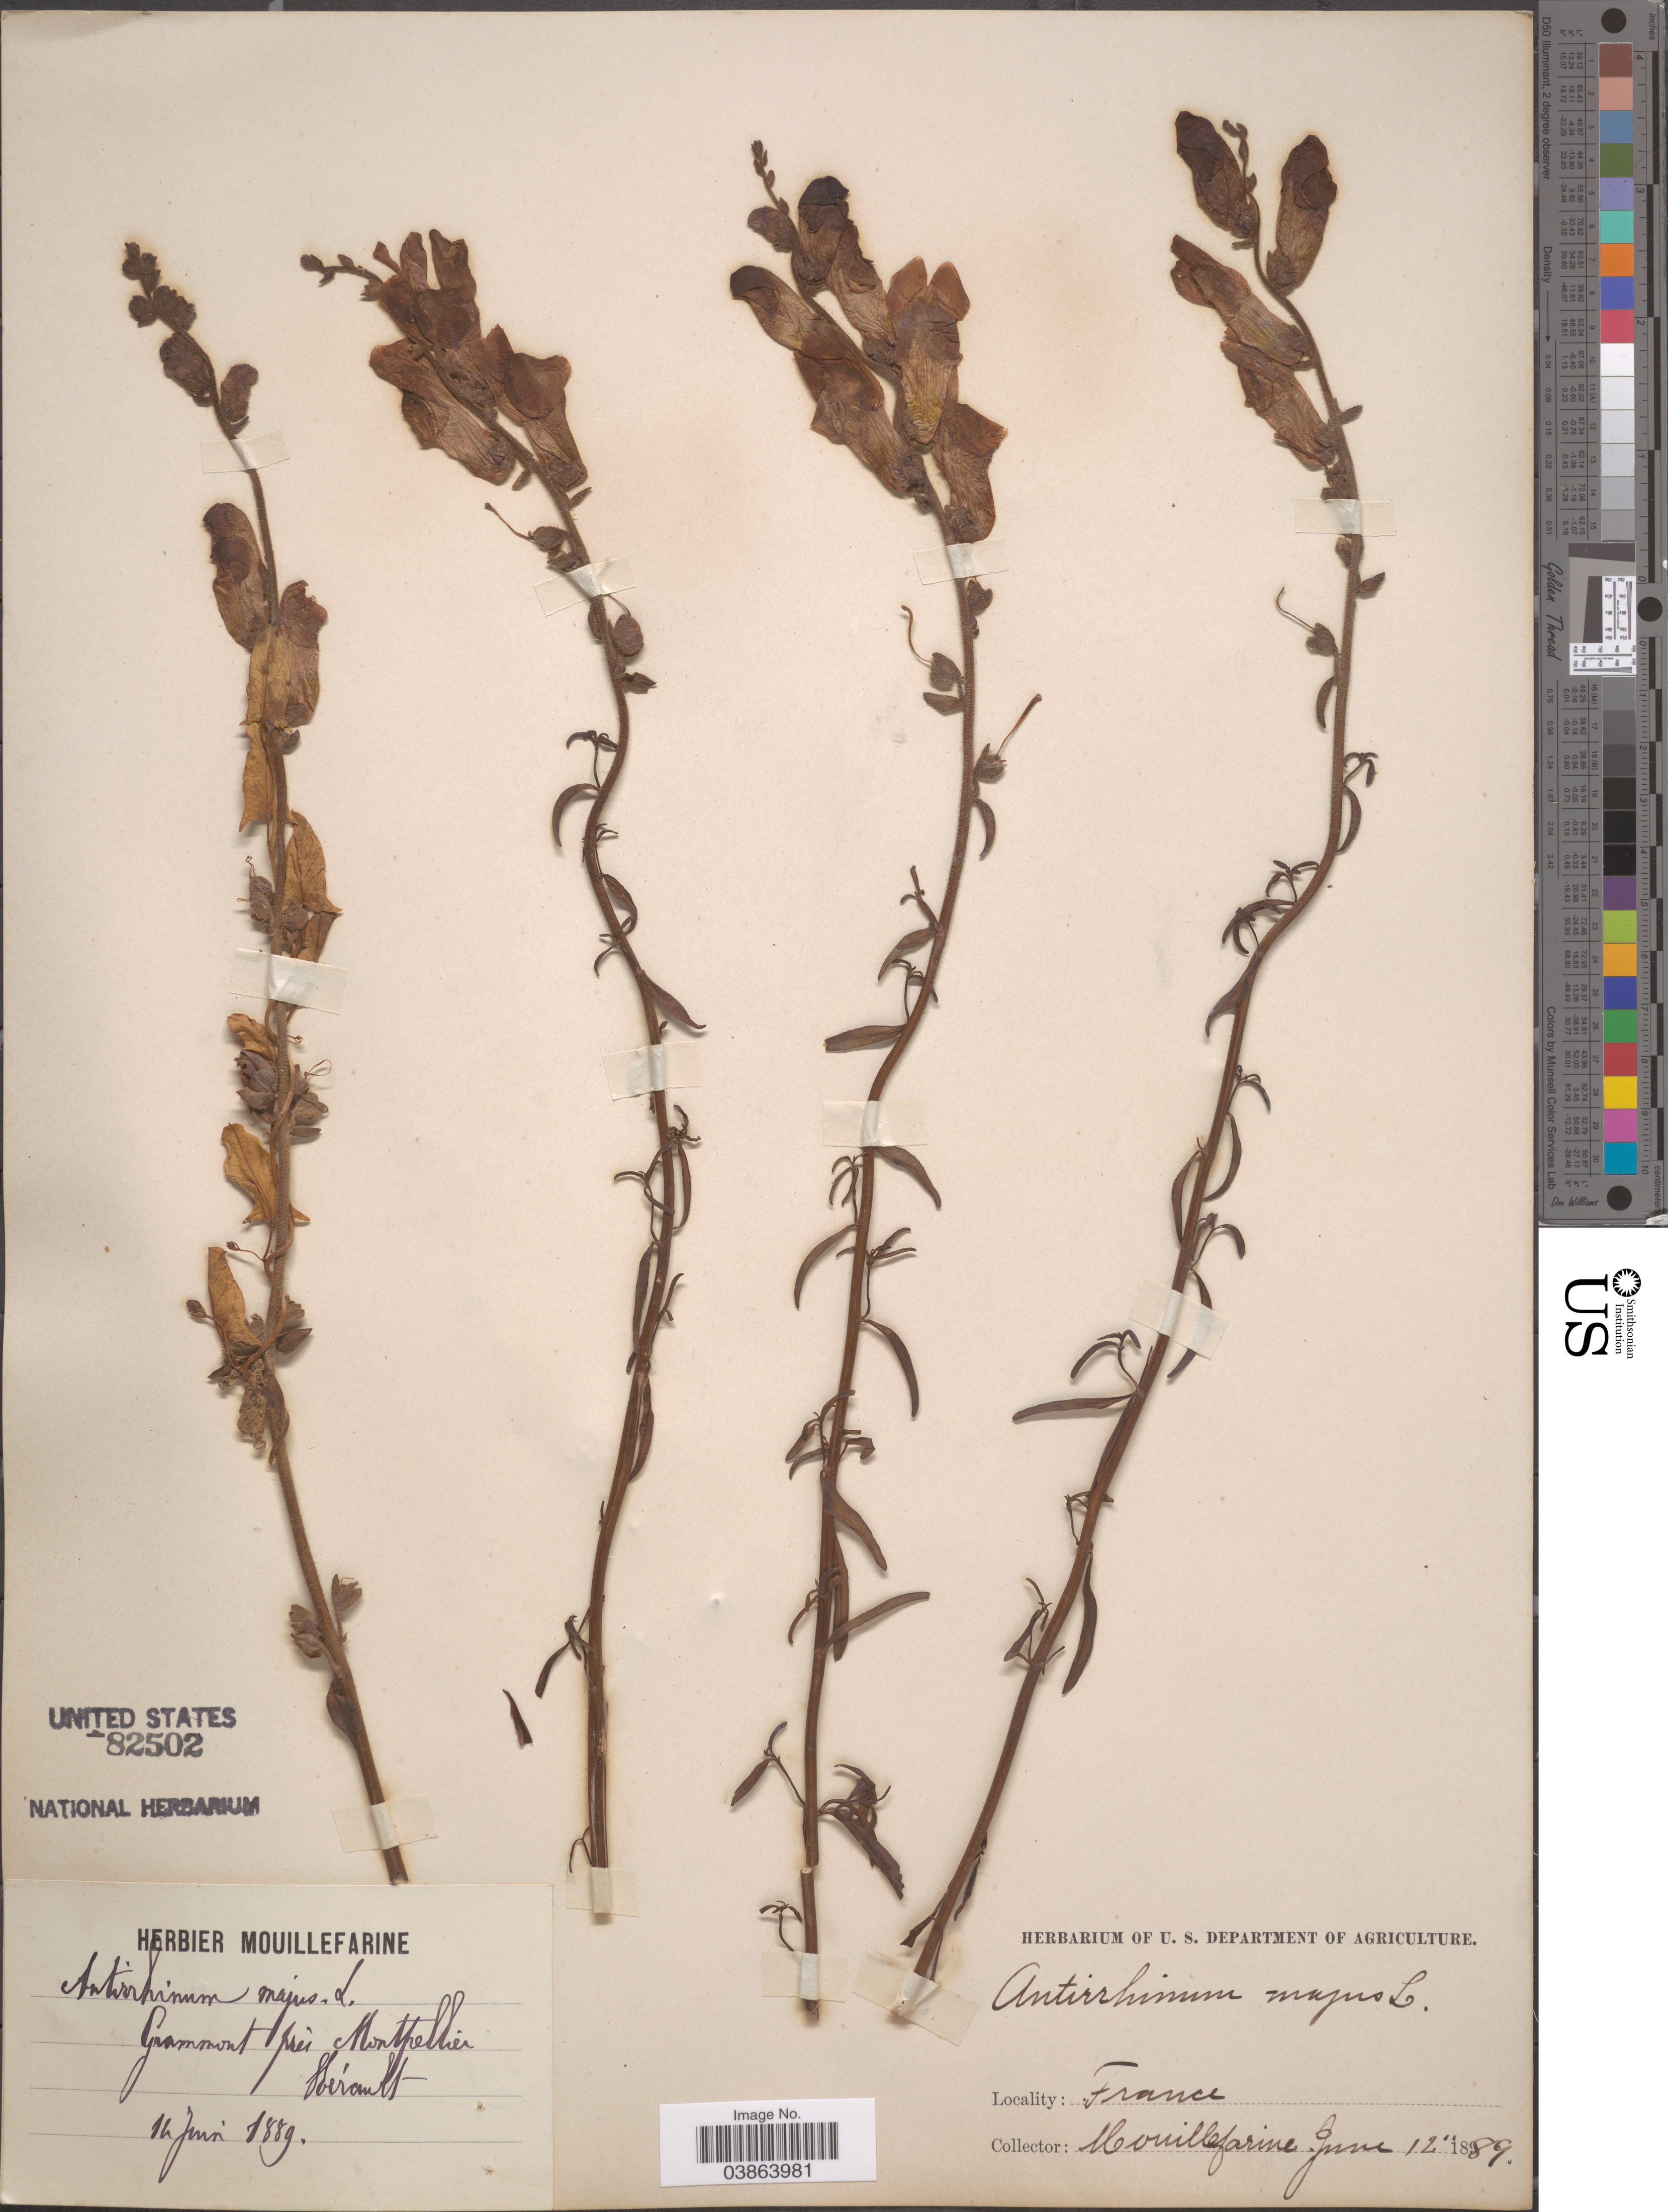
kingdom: Plantae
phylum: Tracheophyta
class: Magnoliopsida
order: Lamiales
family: Plantaginaceae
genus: Antirrhinum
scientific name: Antirrhinum majus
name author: L.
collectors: A. Mouillefarine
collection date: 1889-06-12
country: France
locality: Grammont prés Montpellier, Hérault.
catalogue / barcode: US 82502